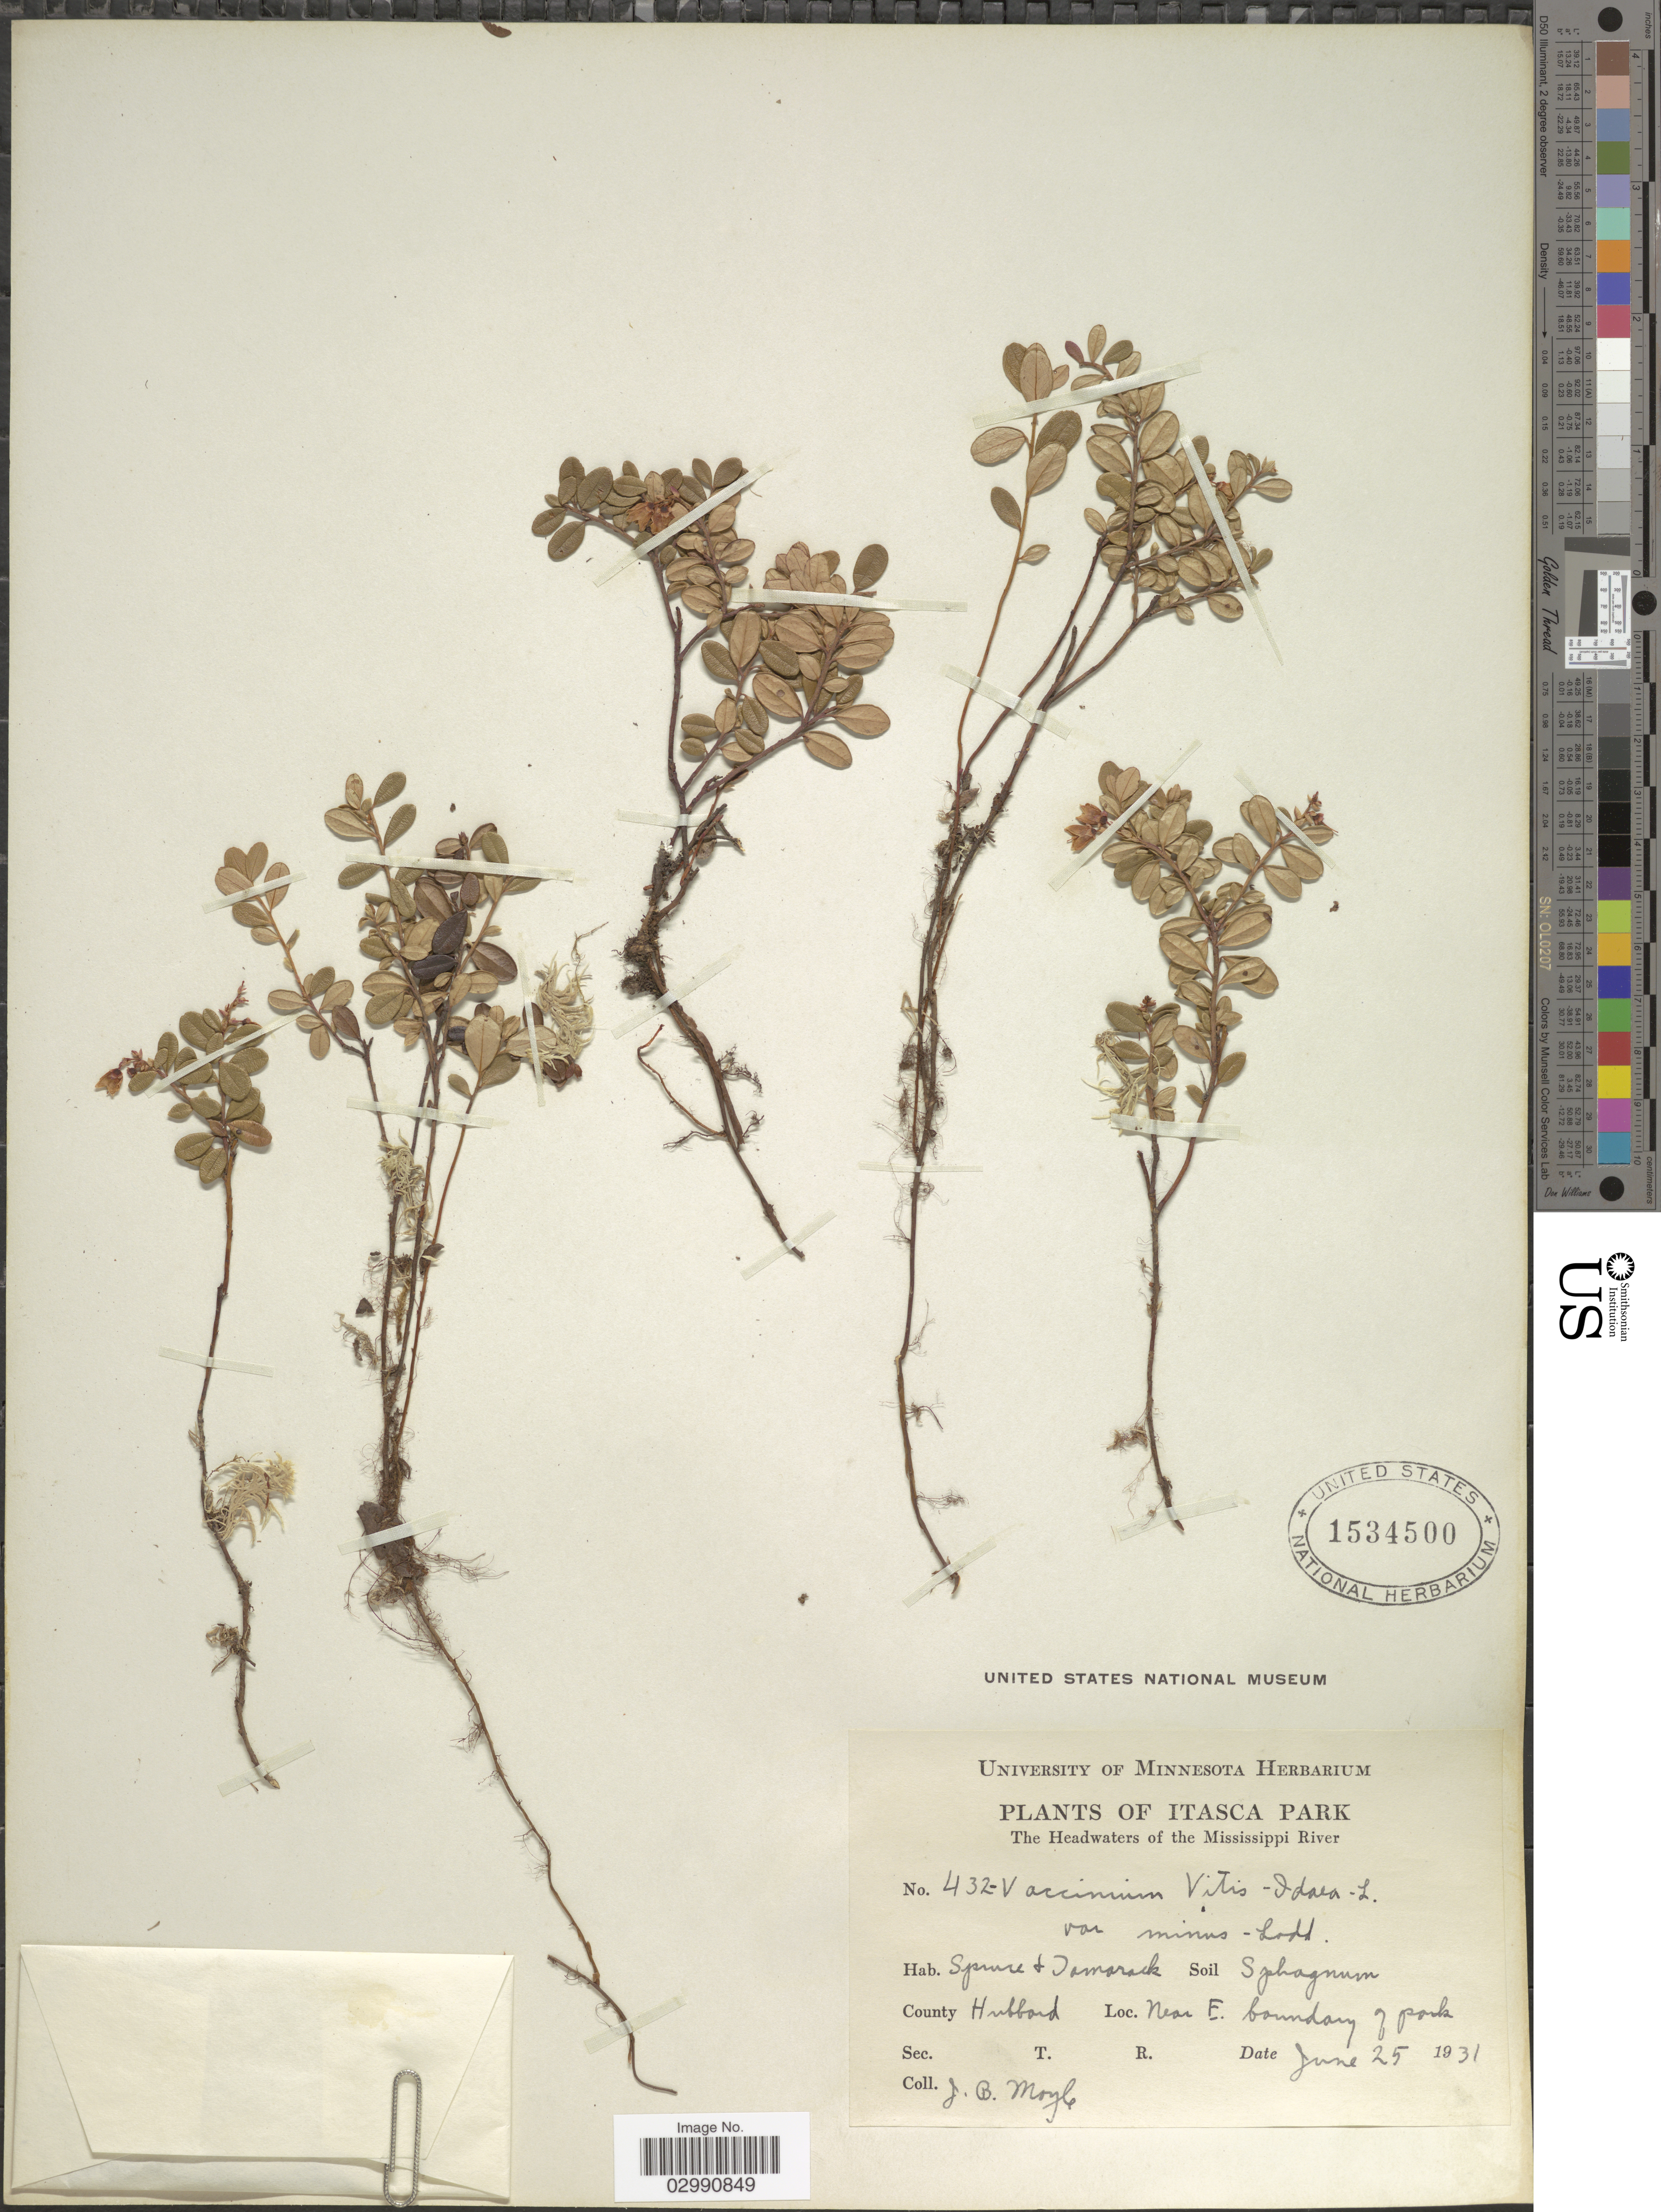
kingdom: Plantae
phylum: Tracheophyta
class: Magnoliopsida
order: Ericales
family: Ericaceae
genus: Vaccinium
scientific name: Vaccinium vitis-idaea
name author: L.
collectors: J. Moyle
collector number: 432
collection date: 1931-06-25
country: United States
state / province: Minnesota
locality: Itasca Park. The Headwaters of the Mississippi River. County Hubbard. Near E. boundary of park.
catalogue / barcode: US 1534500